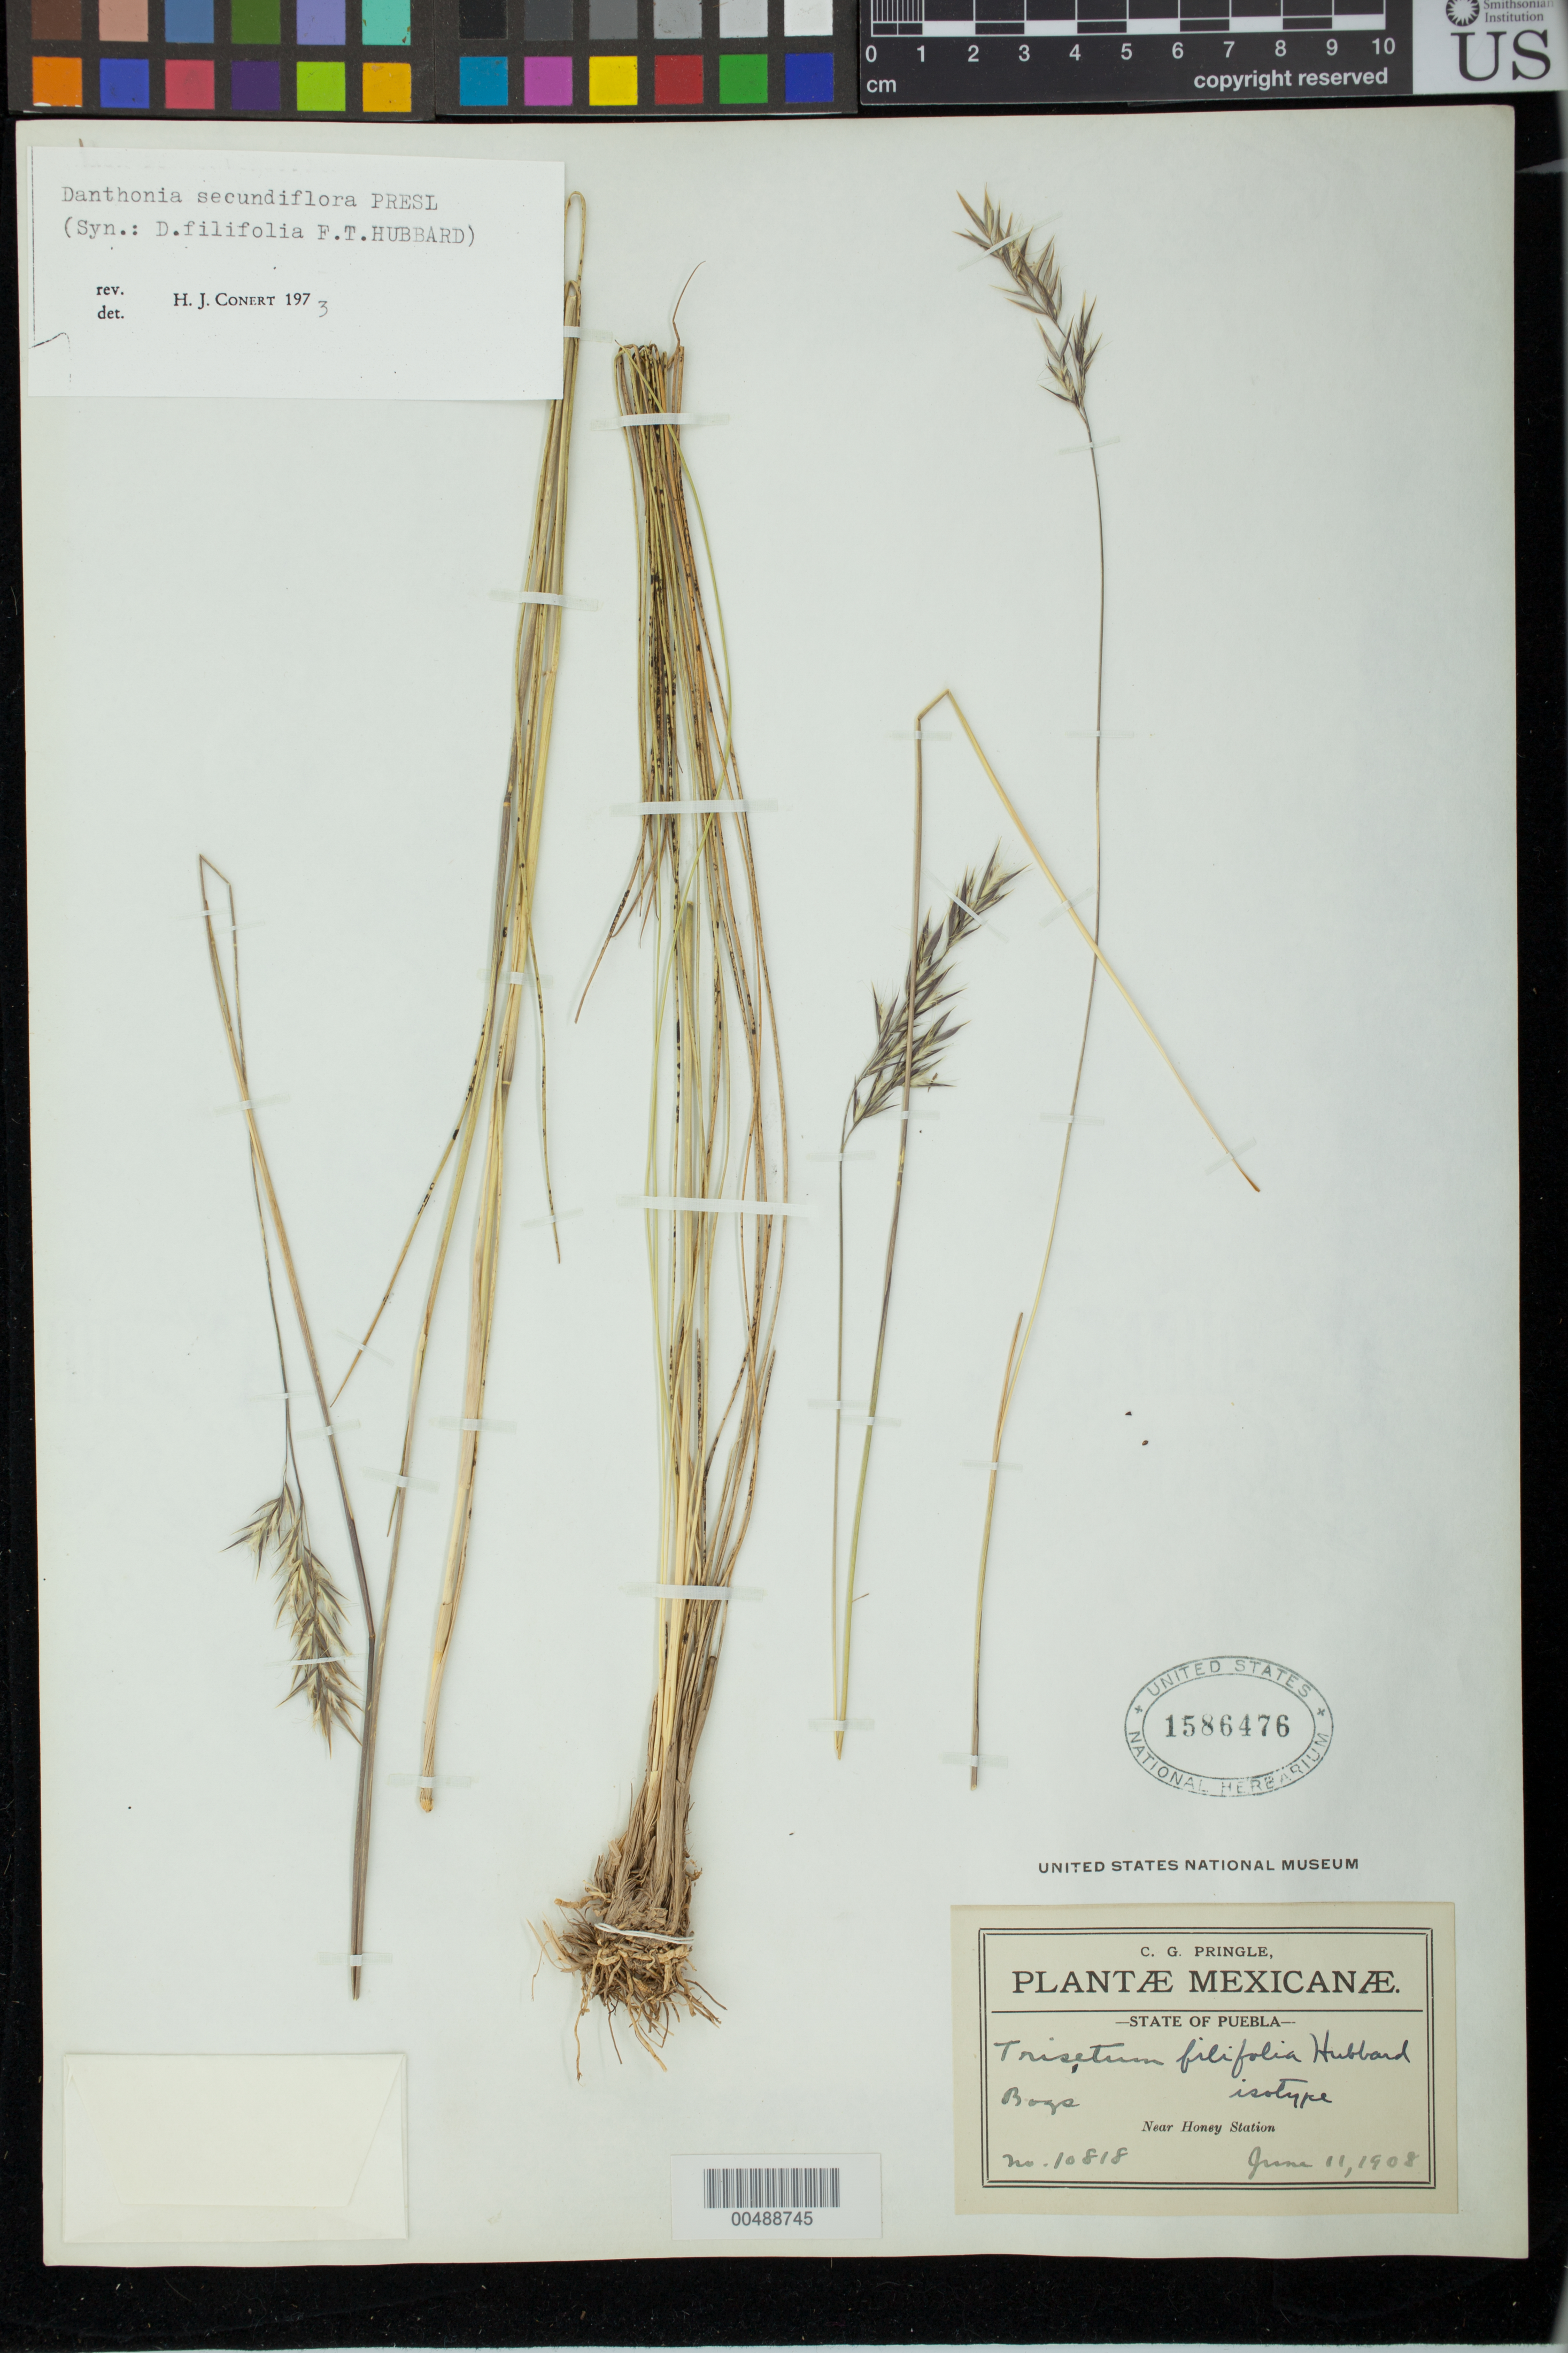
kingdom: Plantae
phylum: Tracheophyta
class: Liliopsida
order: Poales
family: Poaceae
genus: Danthonia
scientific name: Danthonia filifolia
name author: F.T. Hubb.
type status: Isotype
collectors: C. G. Pringle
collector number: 10818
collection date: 1908-06-11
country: Mexico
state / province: Puebla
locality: Near Honey Station.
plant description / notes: Both holotype (GH) and protologue have collection date as "June 17? 1908"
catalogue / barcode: US 1586476